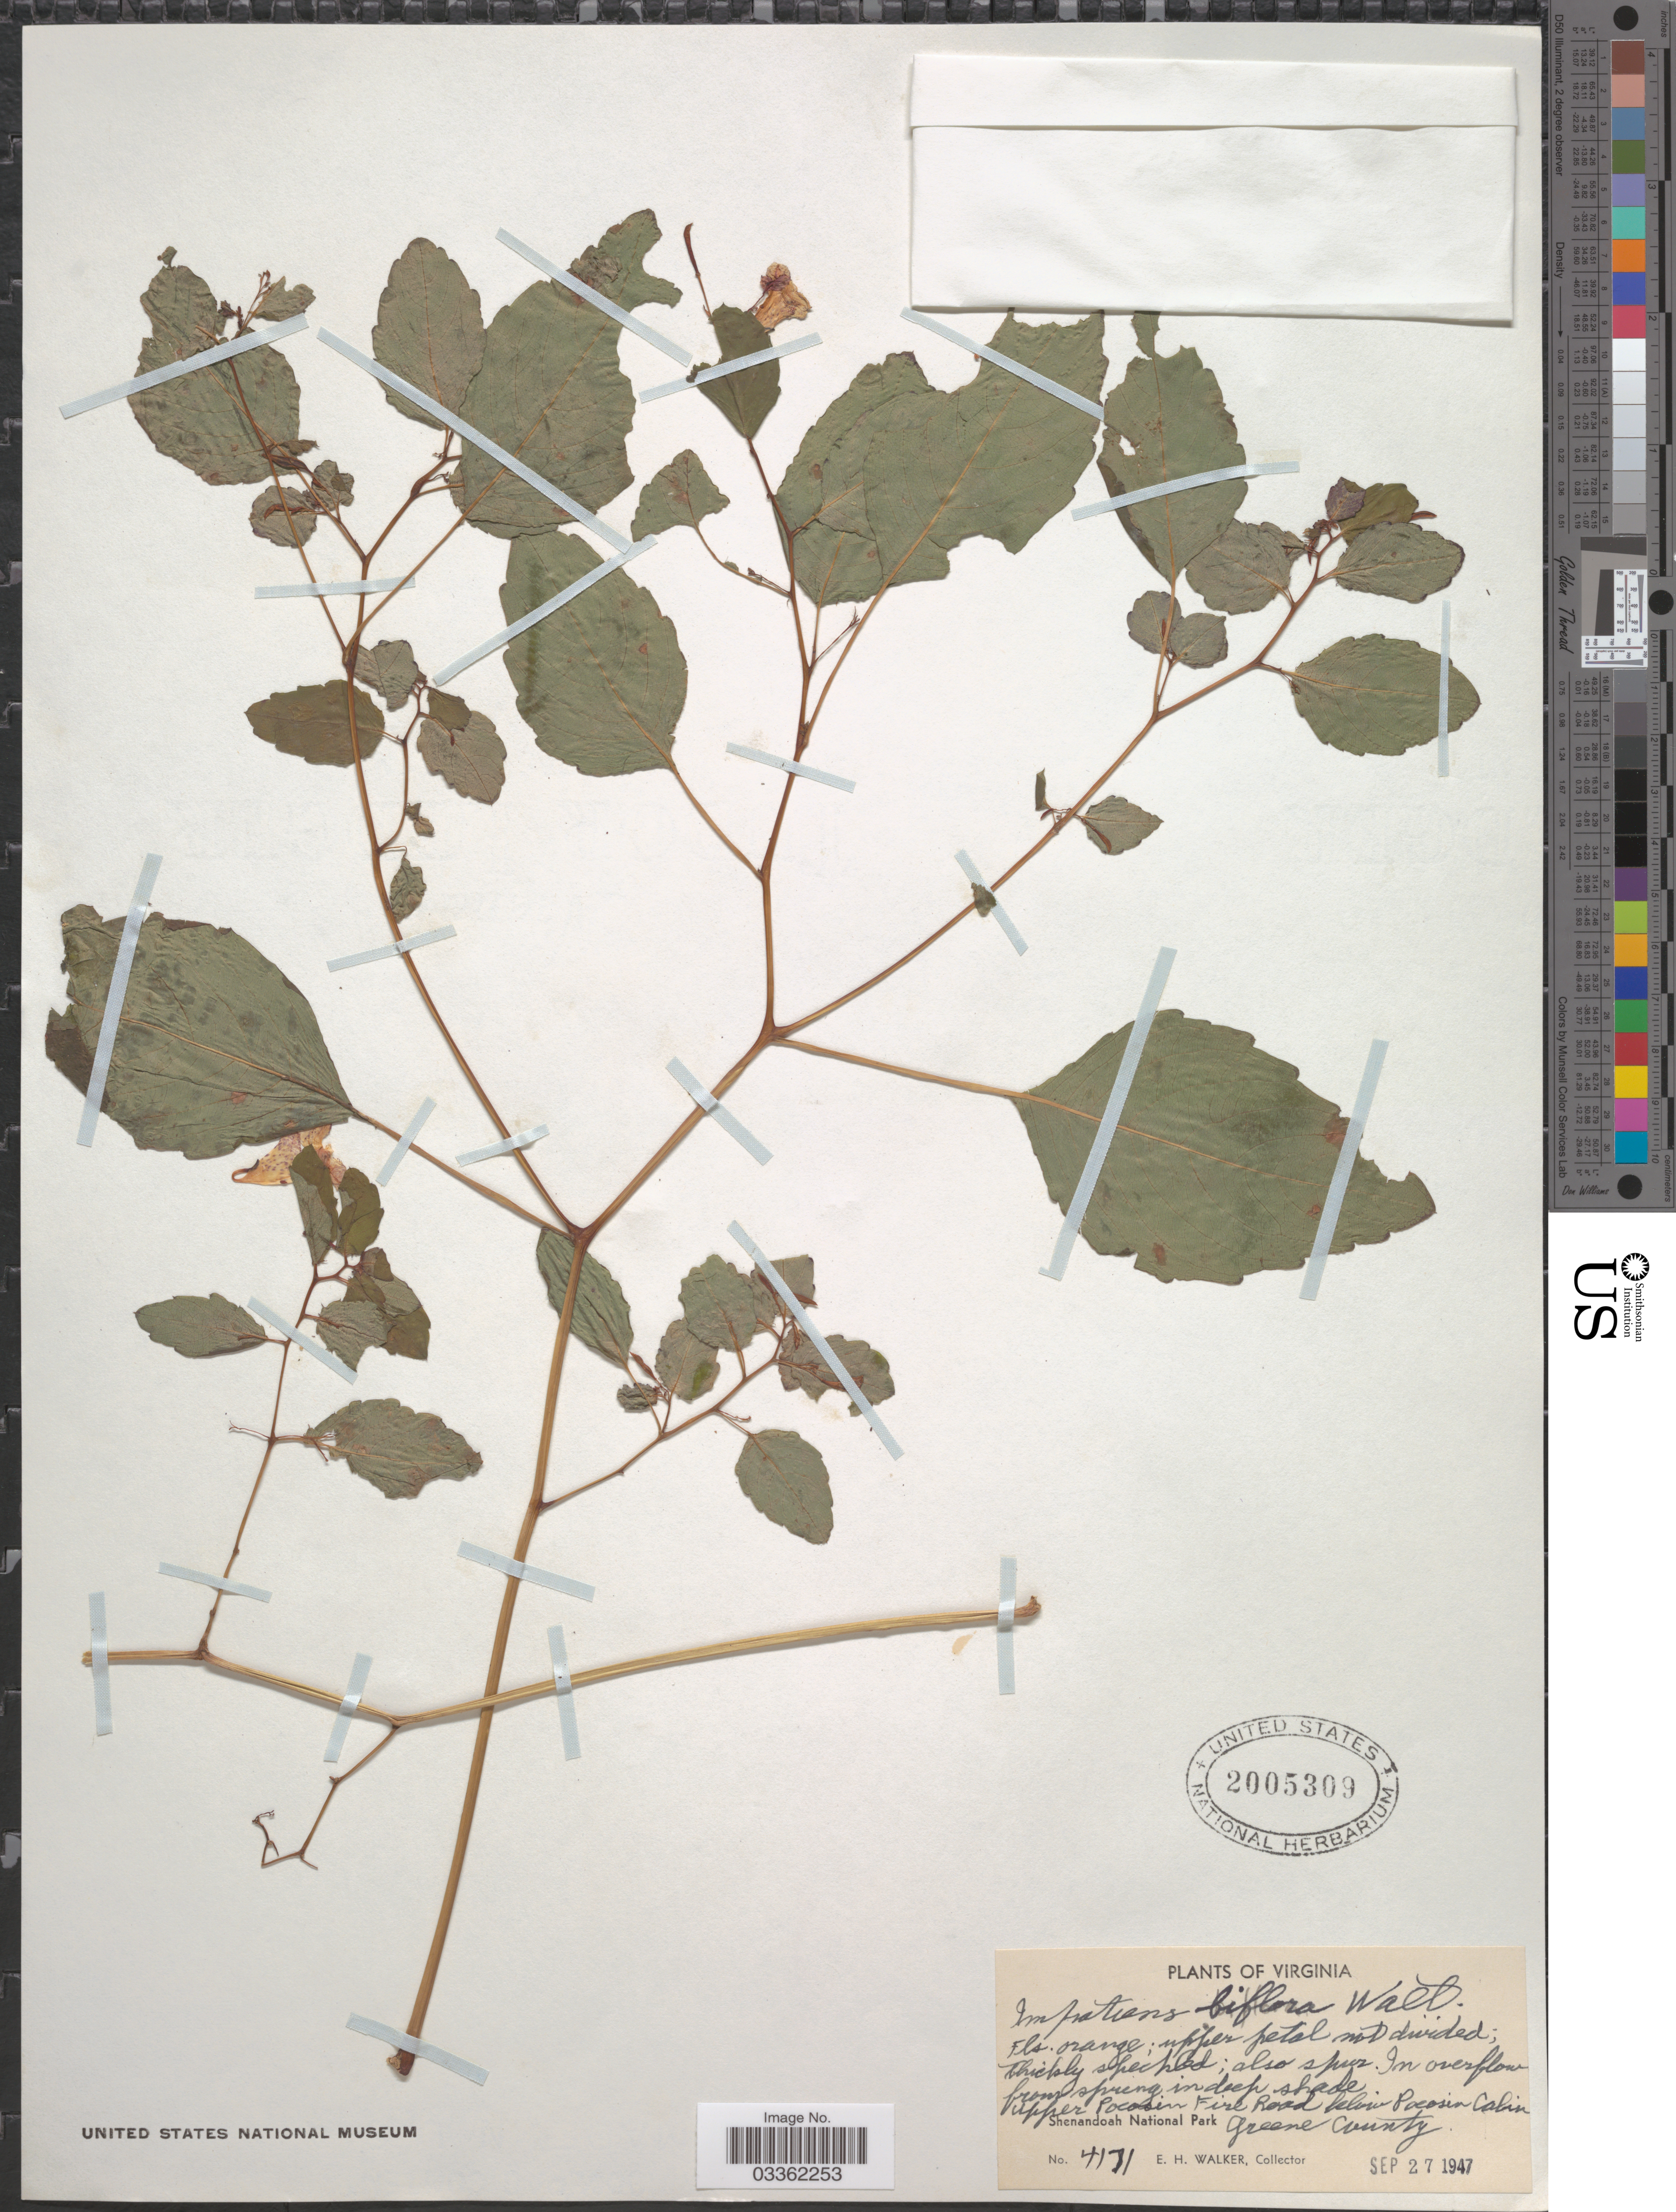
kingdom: Plantae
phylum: Tracheophyta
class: Magnoliopsida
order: Ericales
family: Balsaminaceae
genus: Impatiens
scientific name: Impatiens capensis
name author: Meerb.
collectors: E. H. Walker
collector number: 4131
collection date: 1947-09-27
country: United States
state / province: Virginia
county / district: Greene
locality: Upper Pocosin Fire Road below Pocosin Cabin, Greene County, Shenandoah National Park.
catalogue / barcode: US 2005309